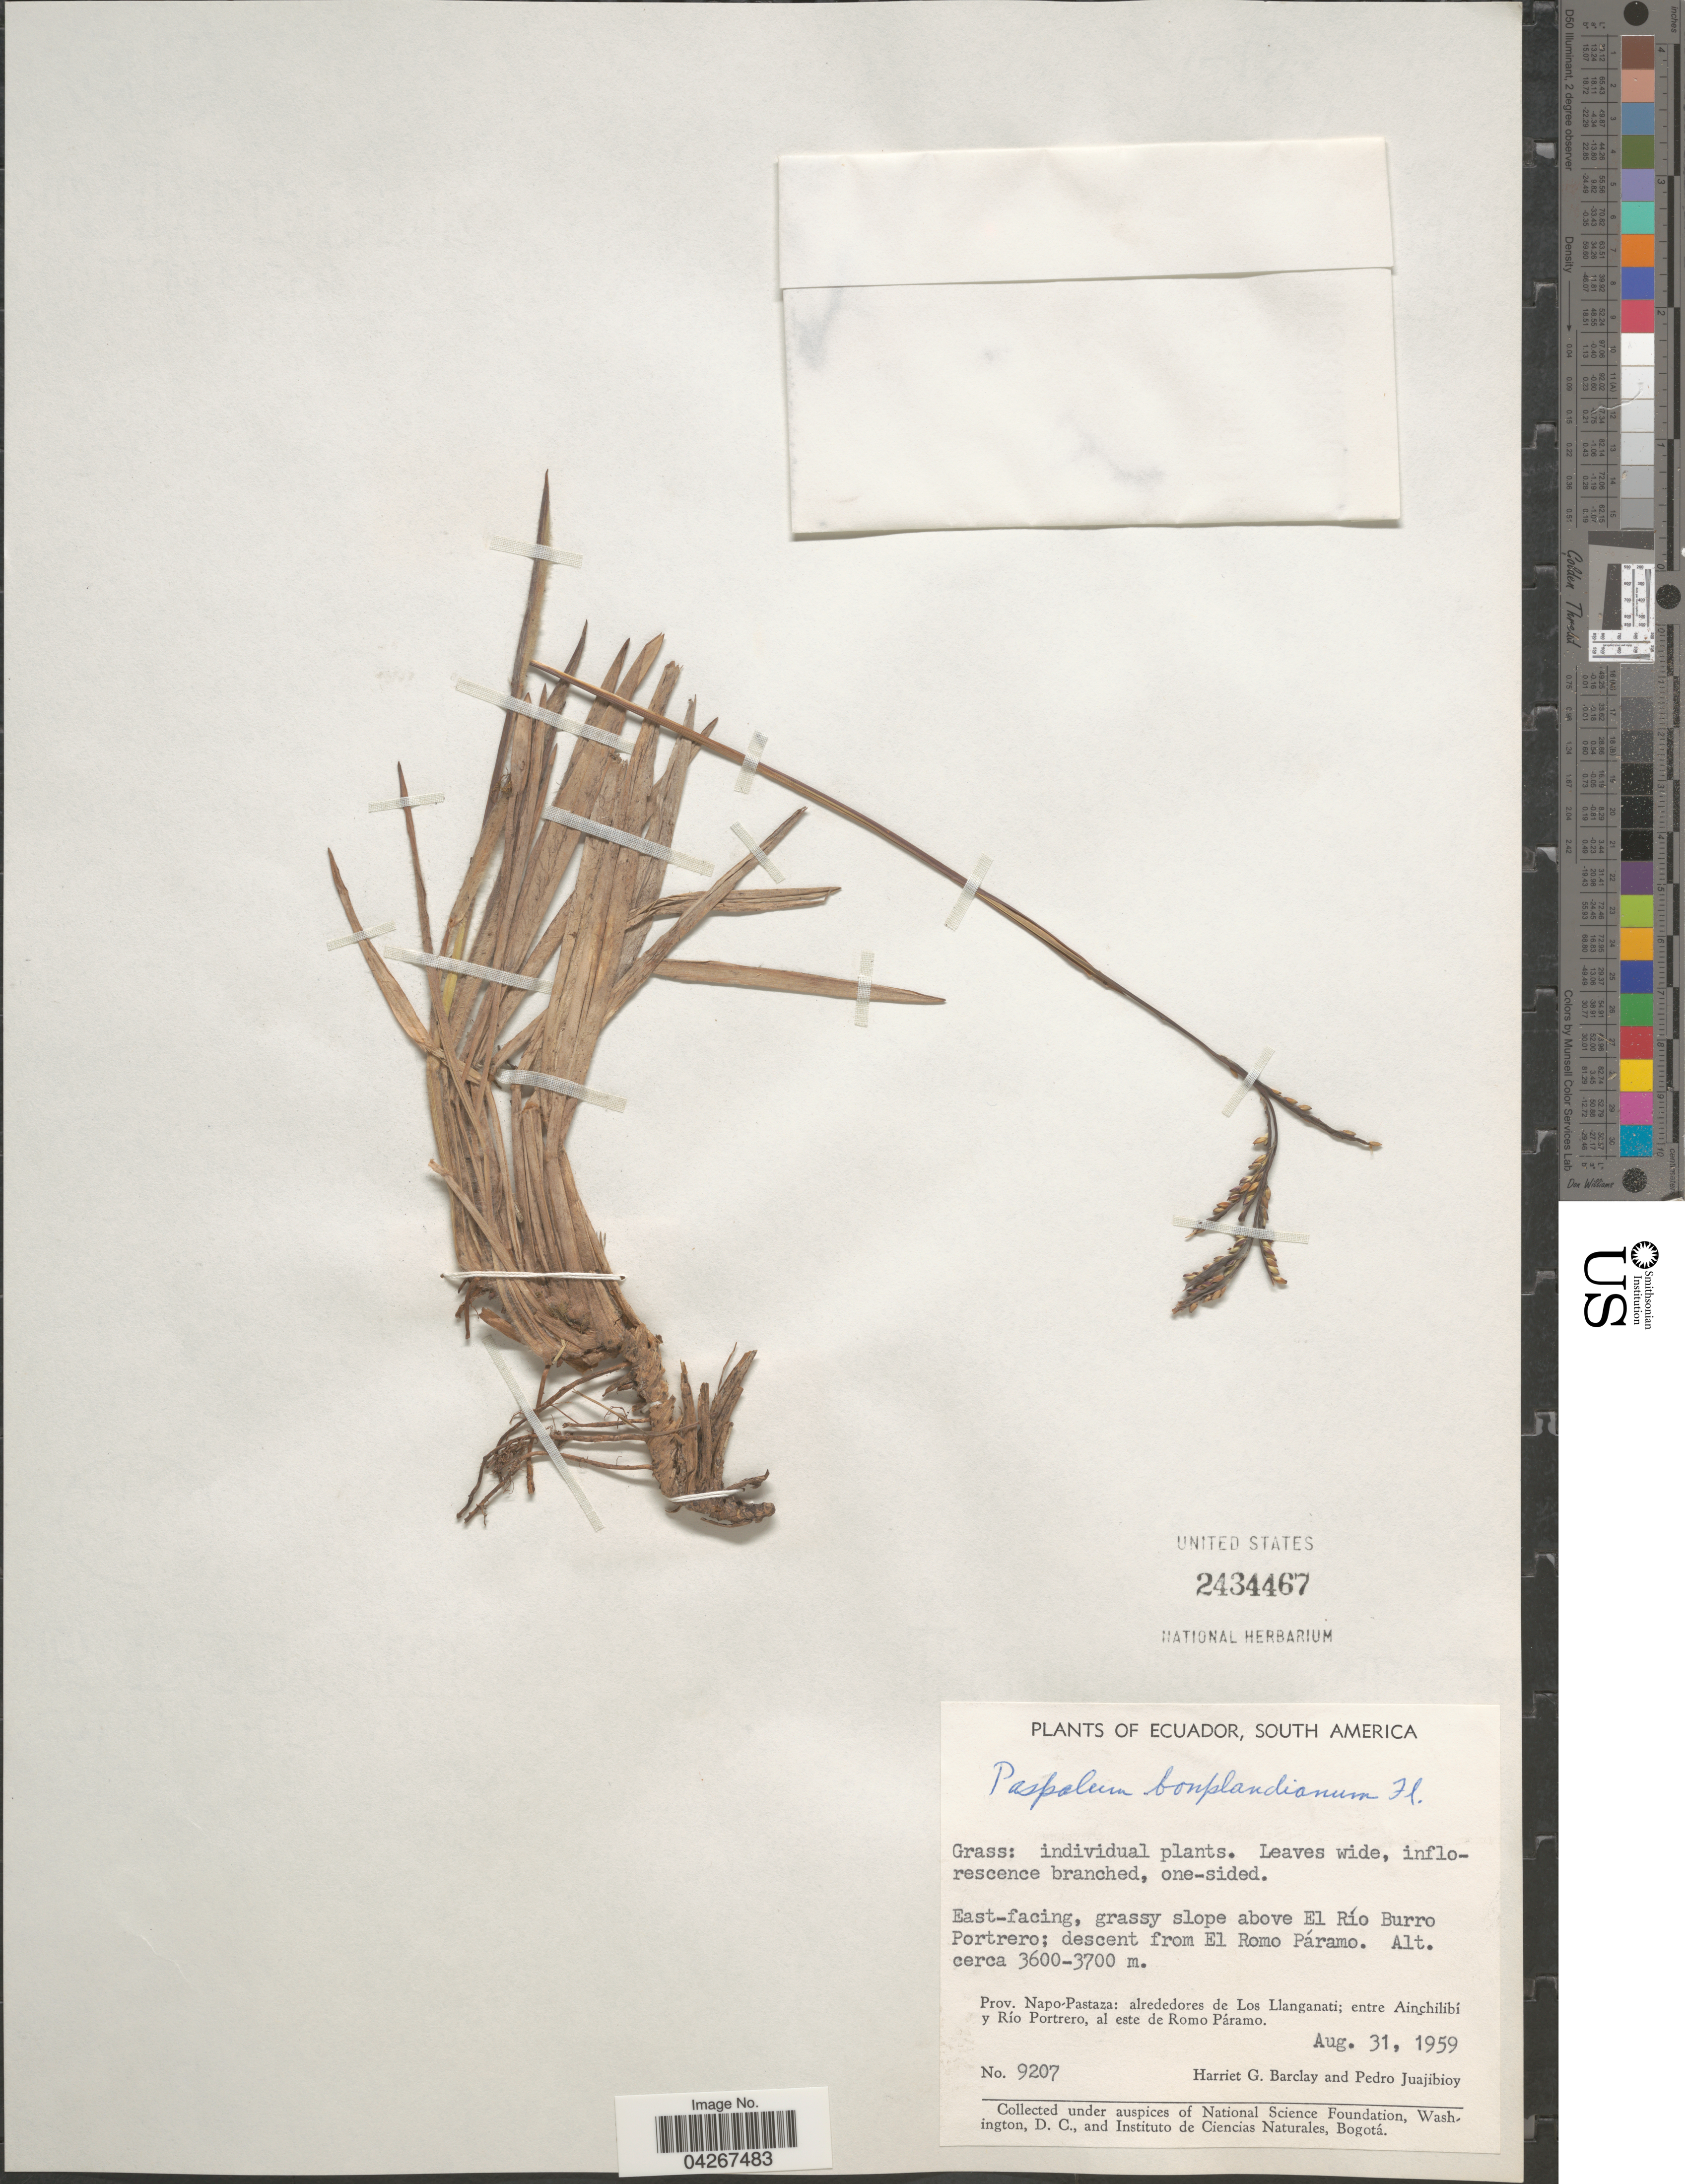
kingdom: Plantae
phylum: Tracheophyta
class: Liliopsida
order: Poales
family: Poaceae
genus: Paspalum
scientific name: Paspalum bonplandianum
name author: Flüggé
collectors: H. G. Barclay & P. Juajibioy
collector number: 9207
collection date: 1959-08-31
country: Ecuador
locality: East-facing, grassy slope above El Río Burro Portrero; descent from El Romo Páramo. Prov. Napo-Pastaza: alrededores de Los Llanganati; entre Ainchilibí y Río Portrero, al este de Romo Páramo.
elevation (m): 3600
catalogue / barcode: US 2434467